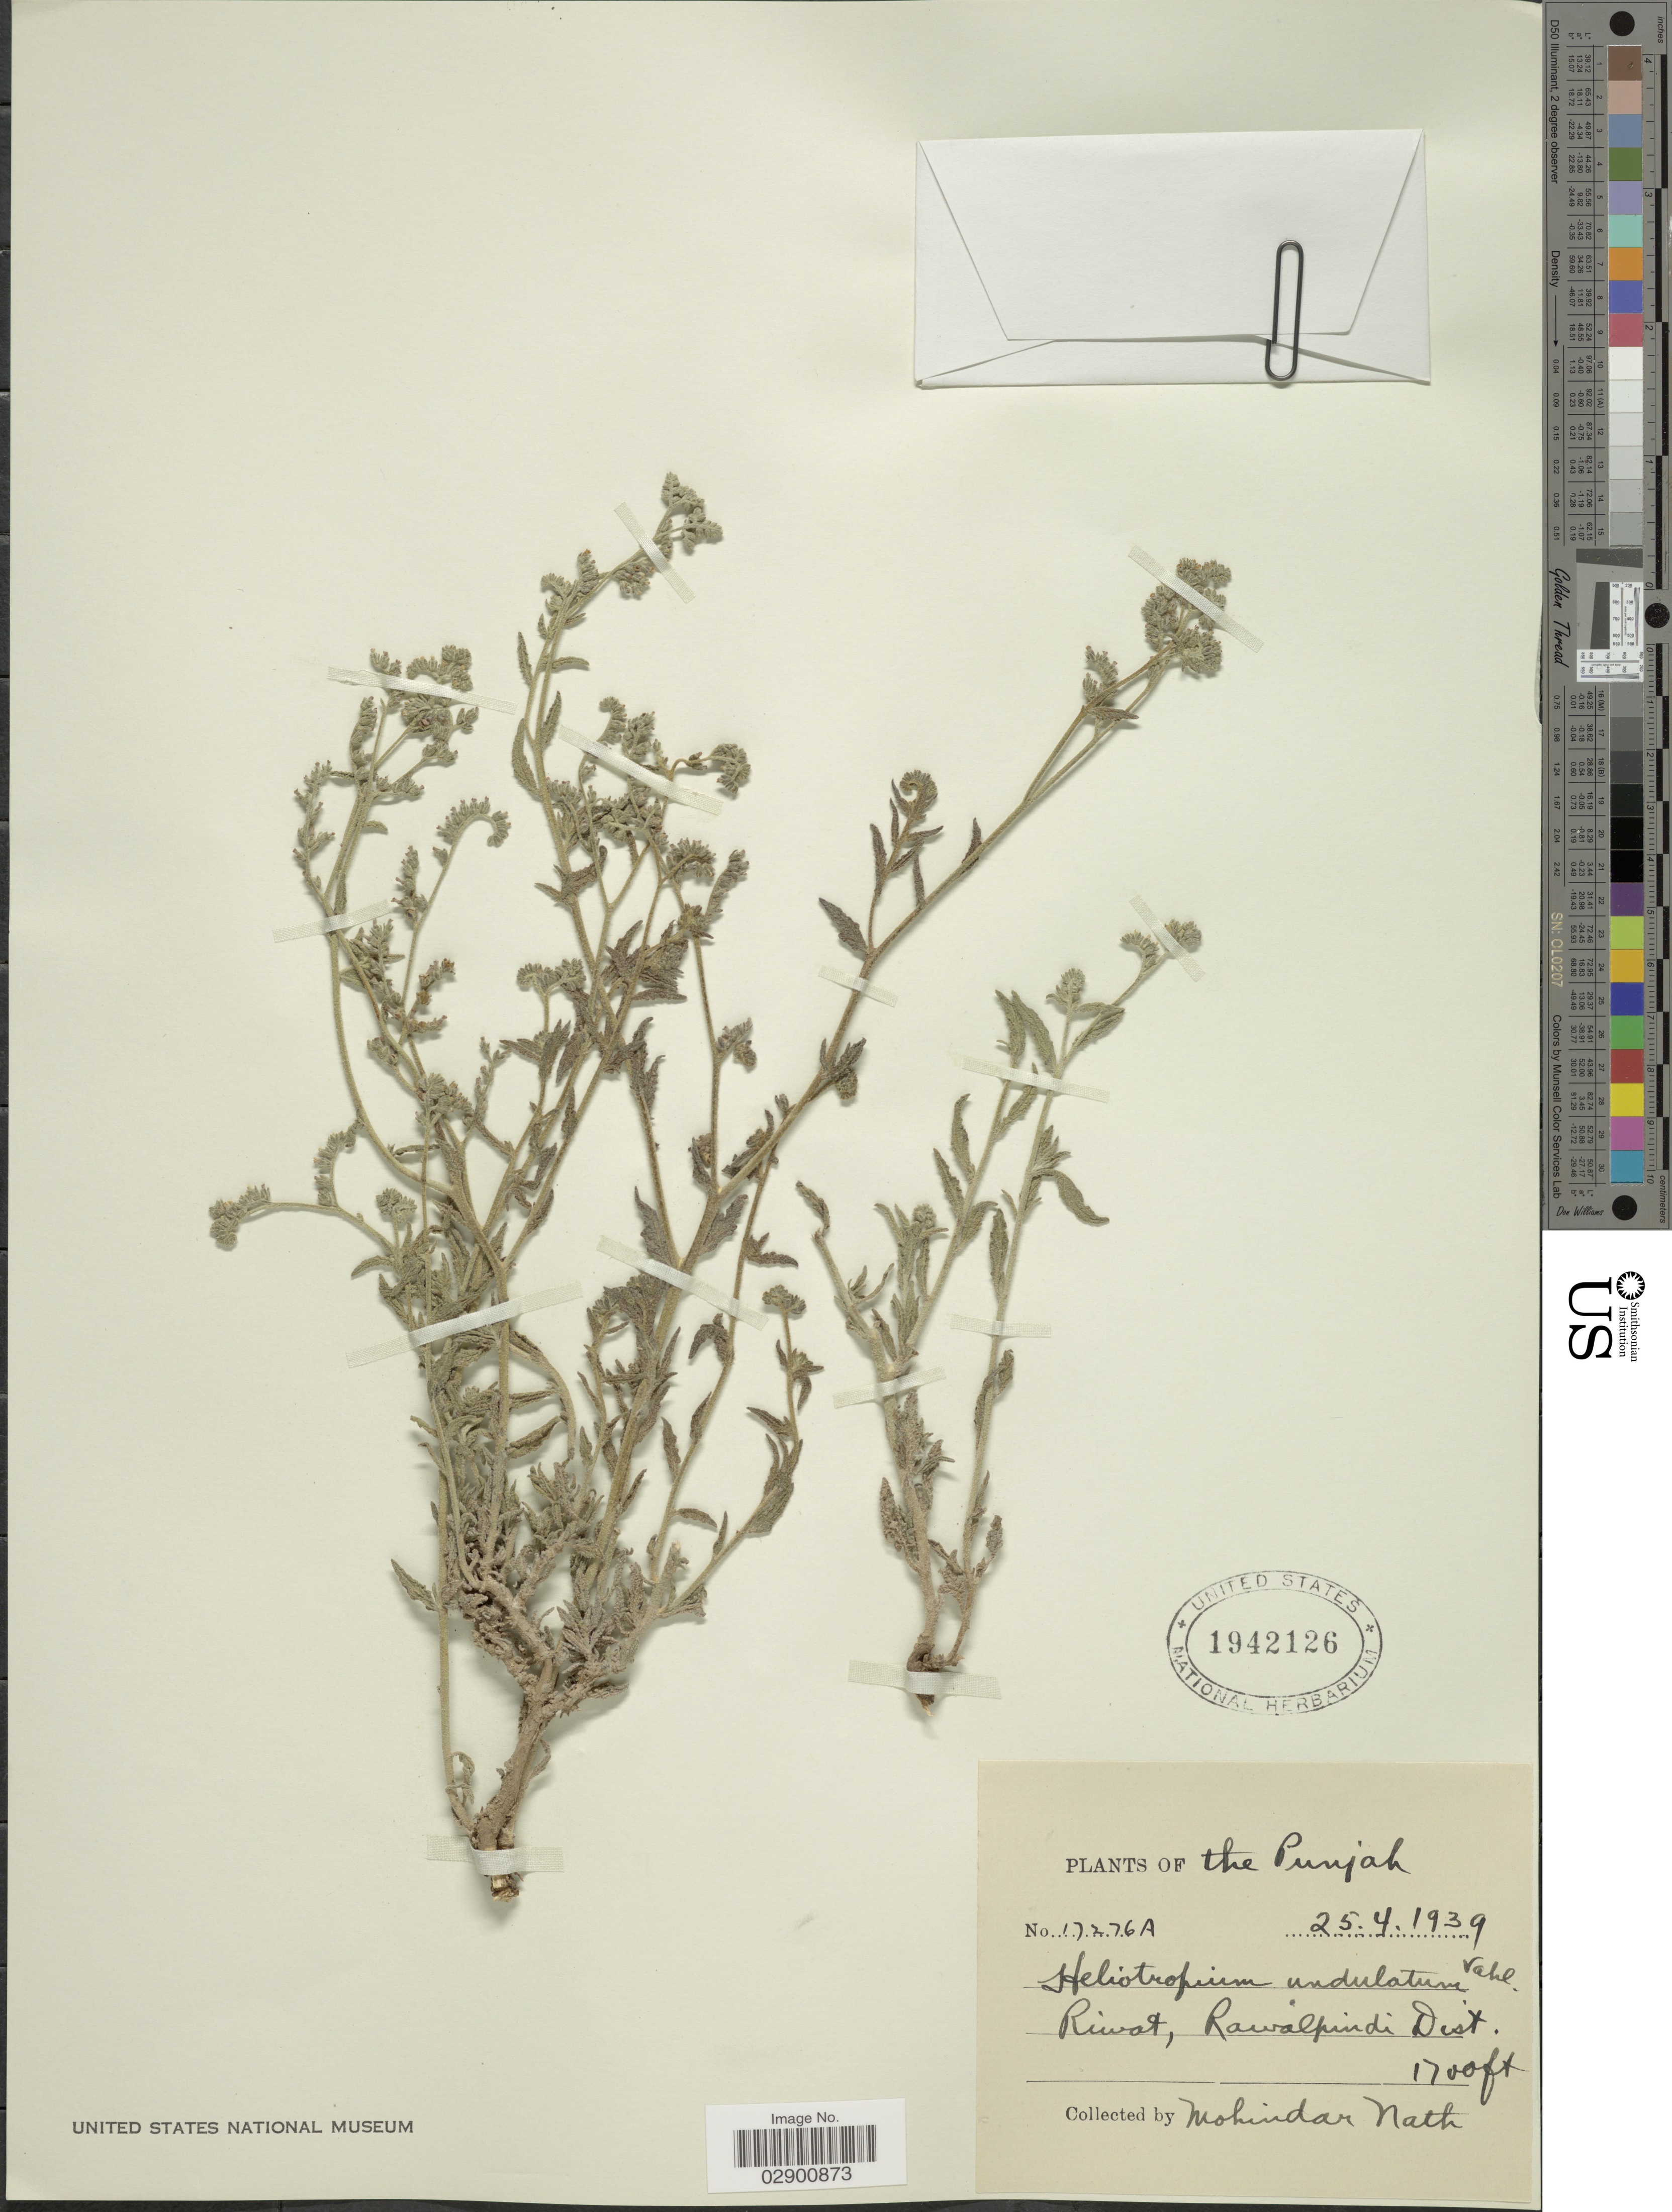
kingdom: Plantae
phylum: Tracheophyta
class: Magnoliopsida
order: Boraginales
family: Heliotropiaceae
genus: Heliotropium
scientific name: Heliotropium bacciferum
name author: Forssk.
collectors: M. Nath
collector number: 1726A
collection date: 1939-04-25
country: Pakistan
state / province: Punjab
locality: Punjab. Riwat, Rawalpindi Dist.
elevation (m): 518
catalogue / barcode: US 1942126